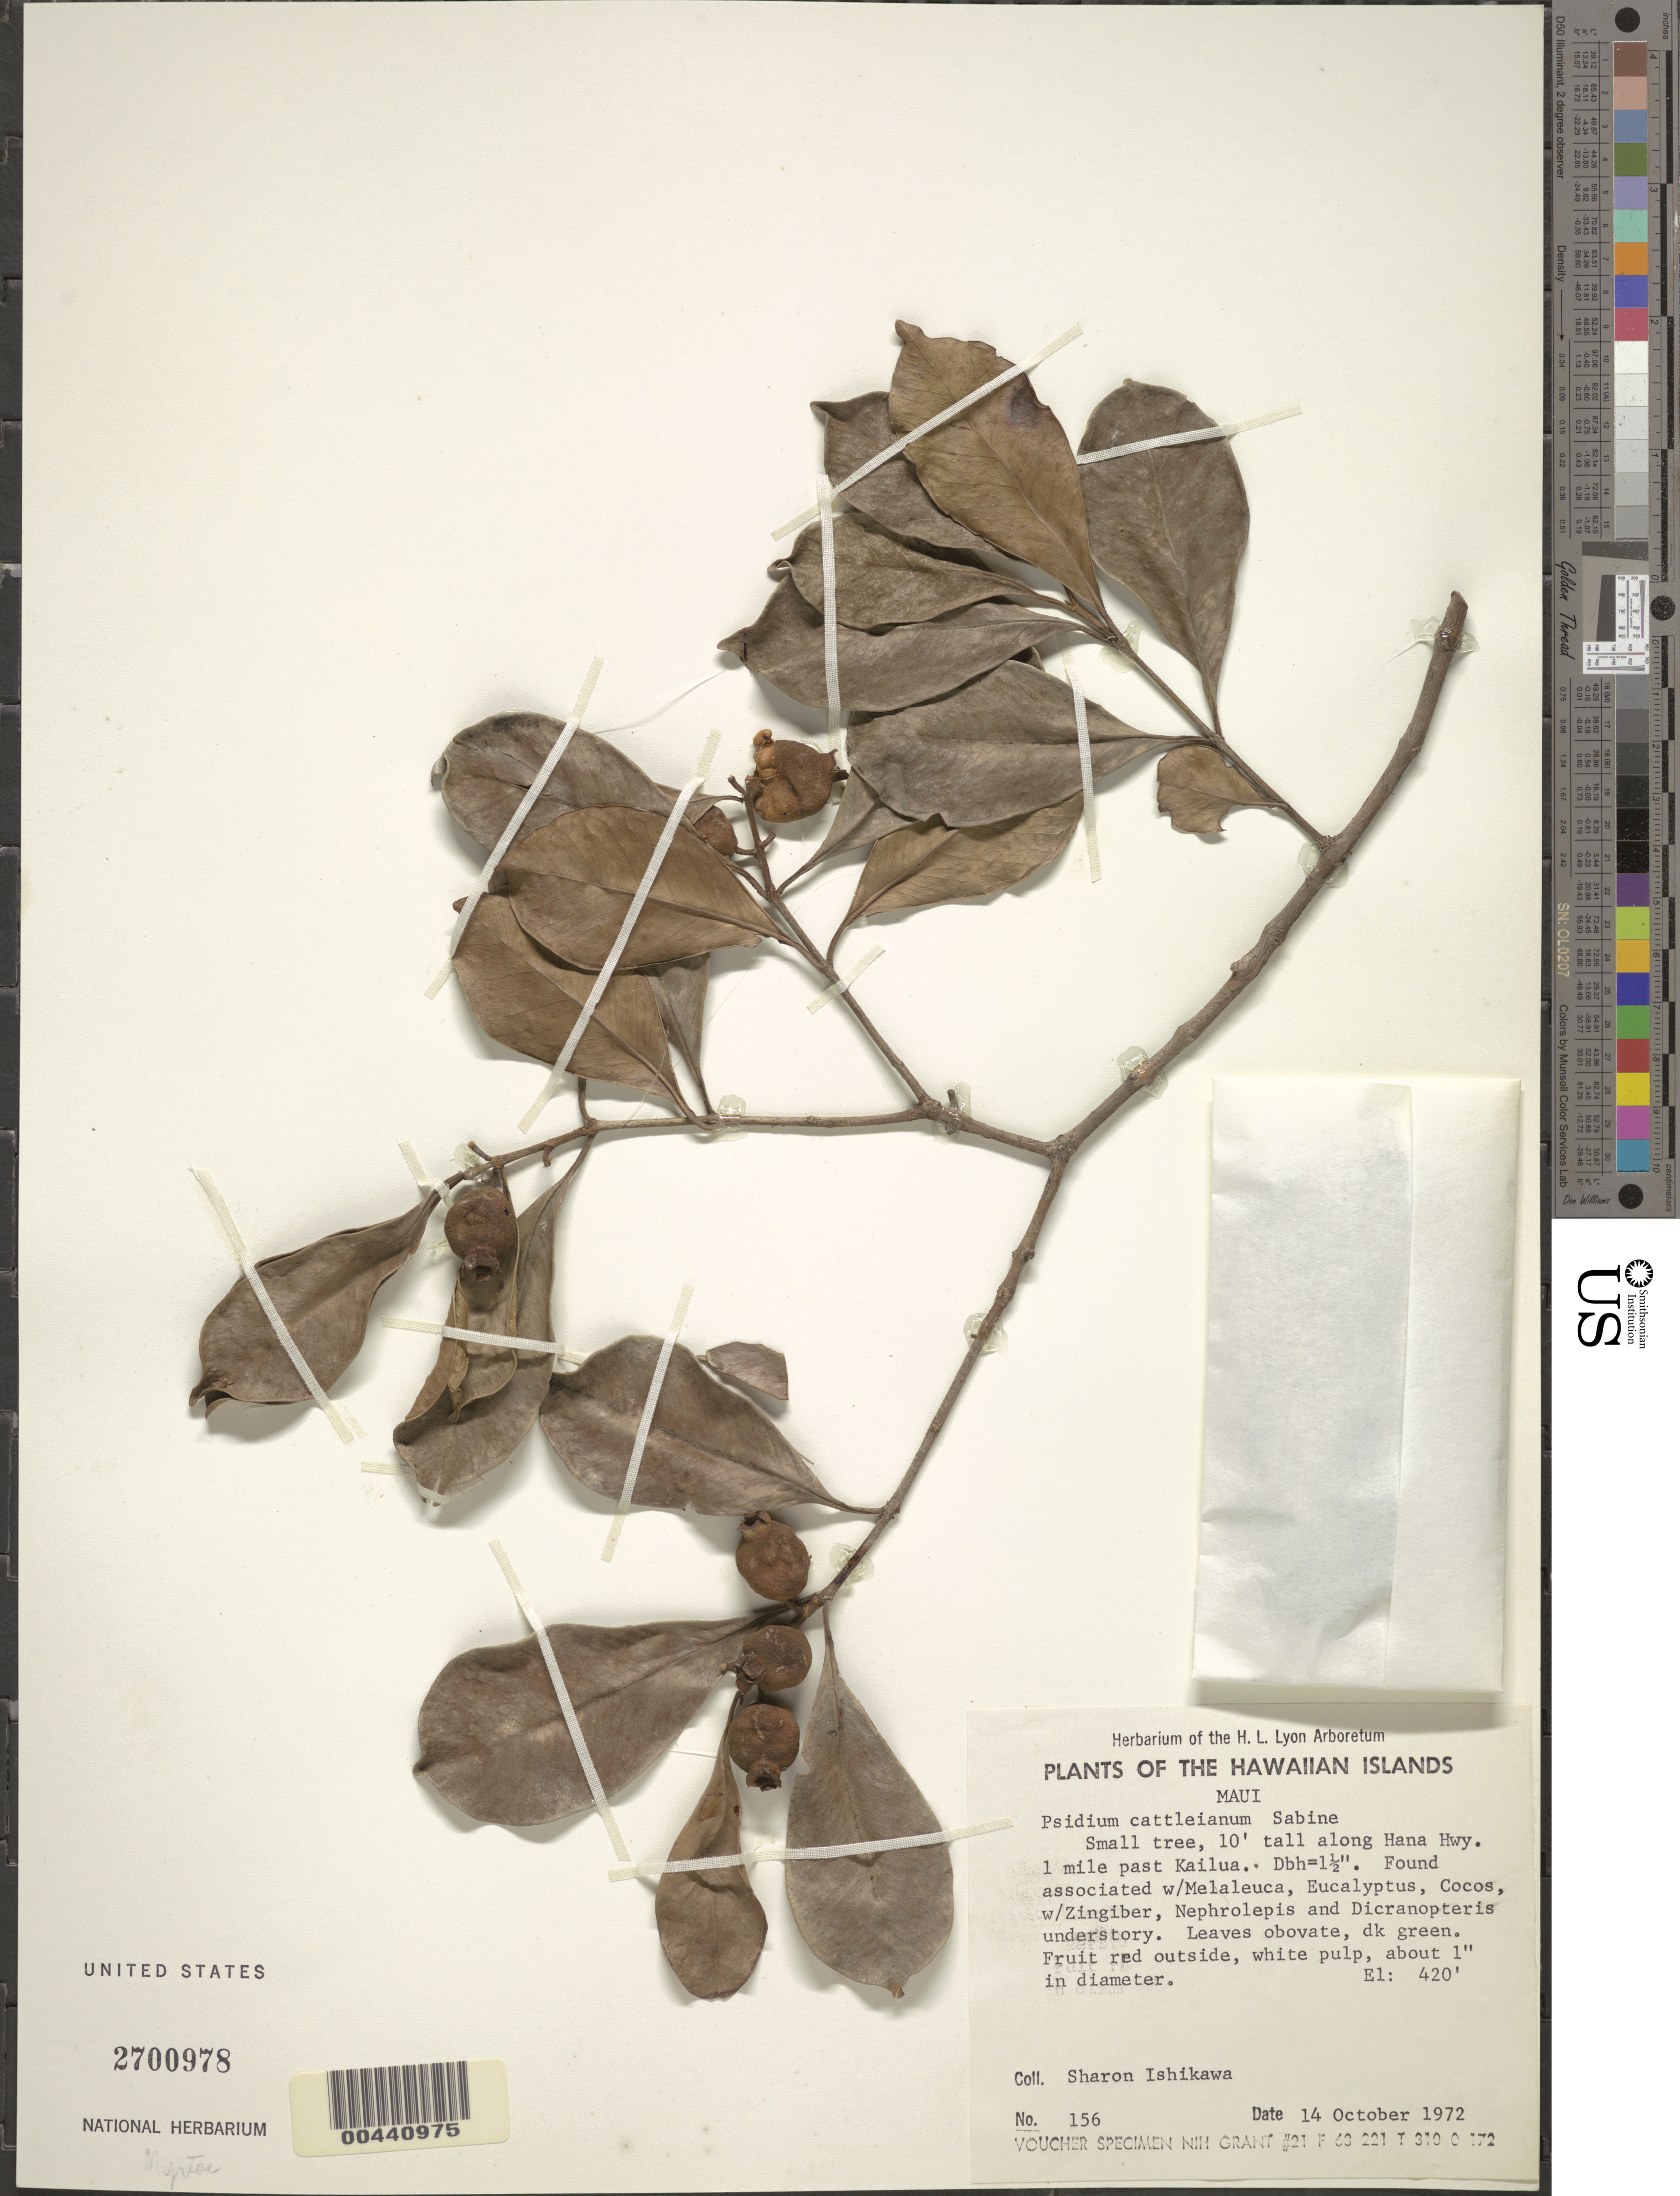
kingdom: Plantae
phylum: Tracheophyta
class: Magnoliopsida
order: Myrtales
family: Myrtaceae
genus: Psidium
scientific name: Psidium cattleyanum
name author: Sabine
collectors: S. S. Ishikawa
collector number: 156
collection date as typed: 14 Oct 1972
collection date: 1972-10-14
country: United States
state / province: Hawaii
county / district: Maui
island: Maui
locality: Along Hana Hwy. 1 mi past Kailua.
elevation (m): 128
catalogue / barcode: US 2700978